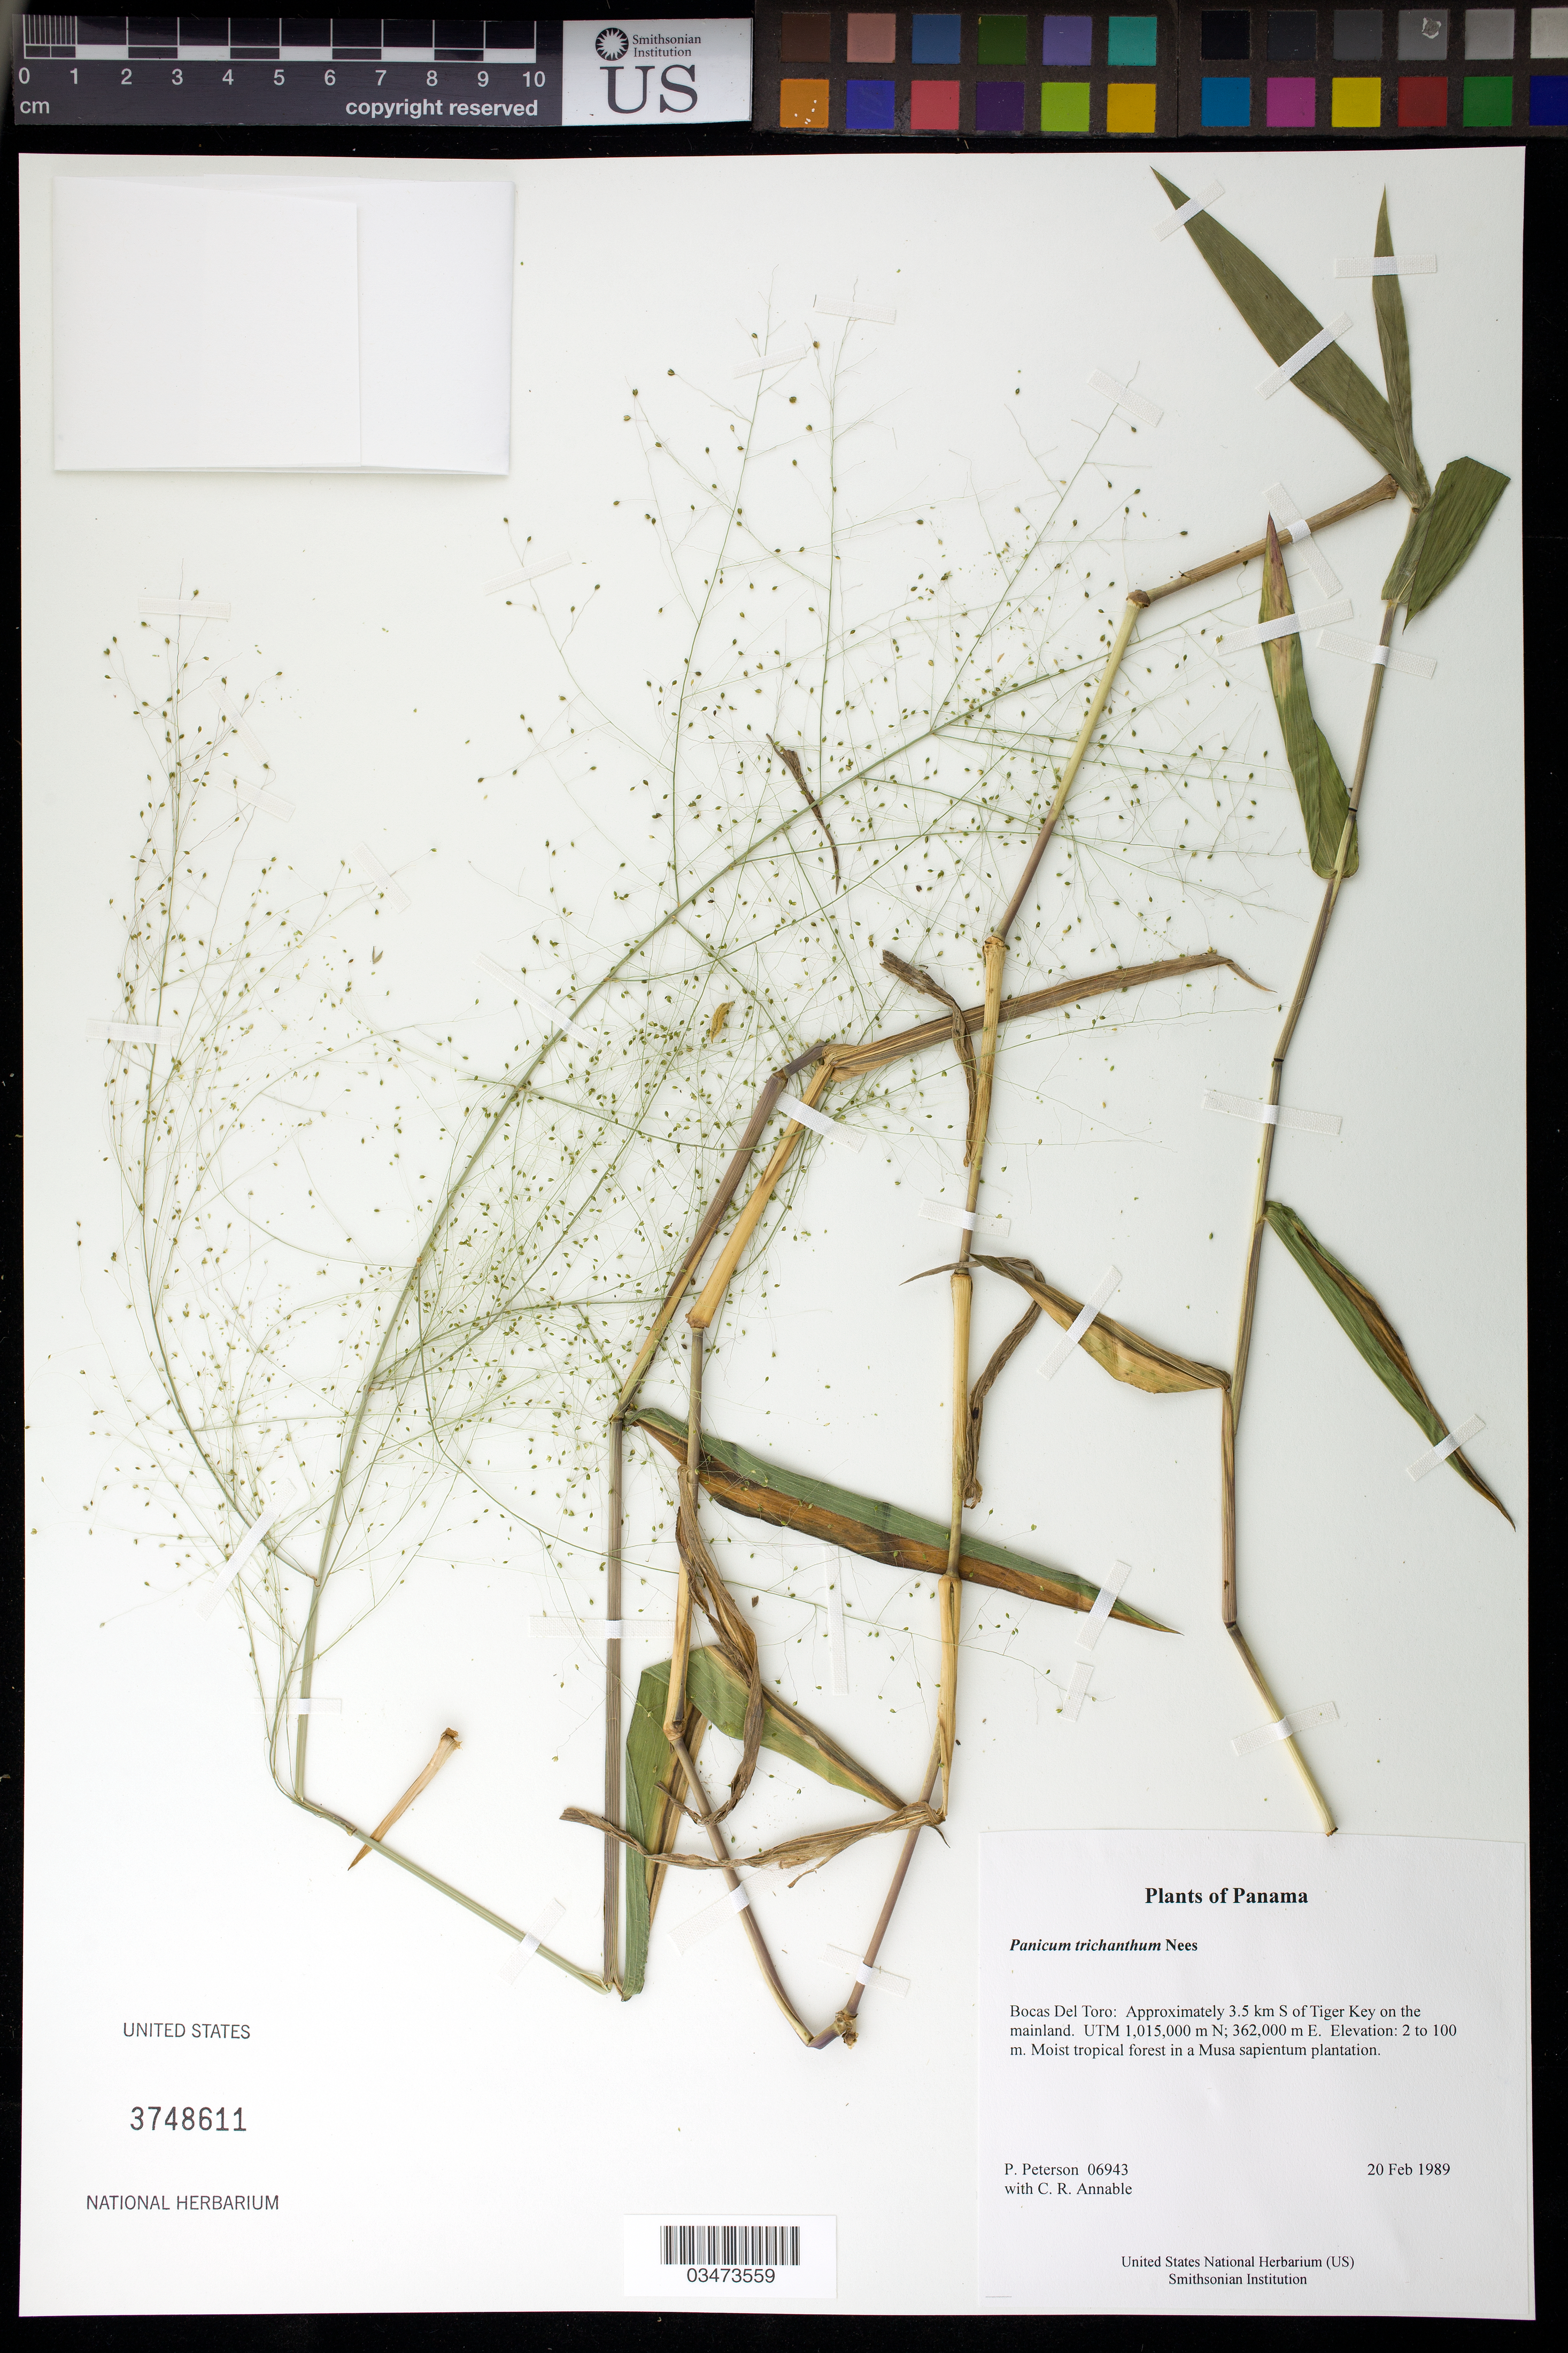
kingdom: Plantae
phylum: Tracheophyta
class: Liliopsida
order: Poales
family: Poaceae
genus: Panicum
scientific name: Panicum trichanthum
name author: Nees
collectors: P. M. Peterson & C. R. Annable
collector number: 06943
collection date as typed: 20 Feb 1989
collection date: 1989-02-20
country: Panama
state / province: Bocas del Toro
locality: Approximately 3.5 km S of Tiger Key on the mainland. UTM 1,015,000 m N; 362,000 m E.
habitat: Moist tropical forest in a Musa sapientum plantation.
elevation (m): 2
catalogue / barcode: US 3748611